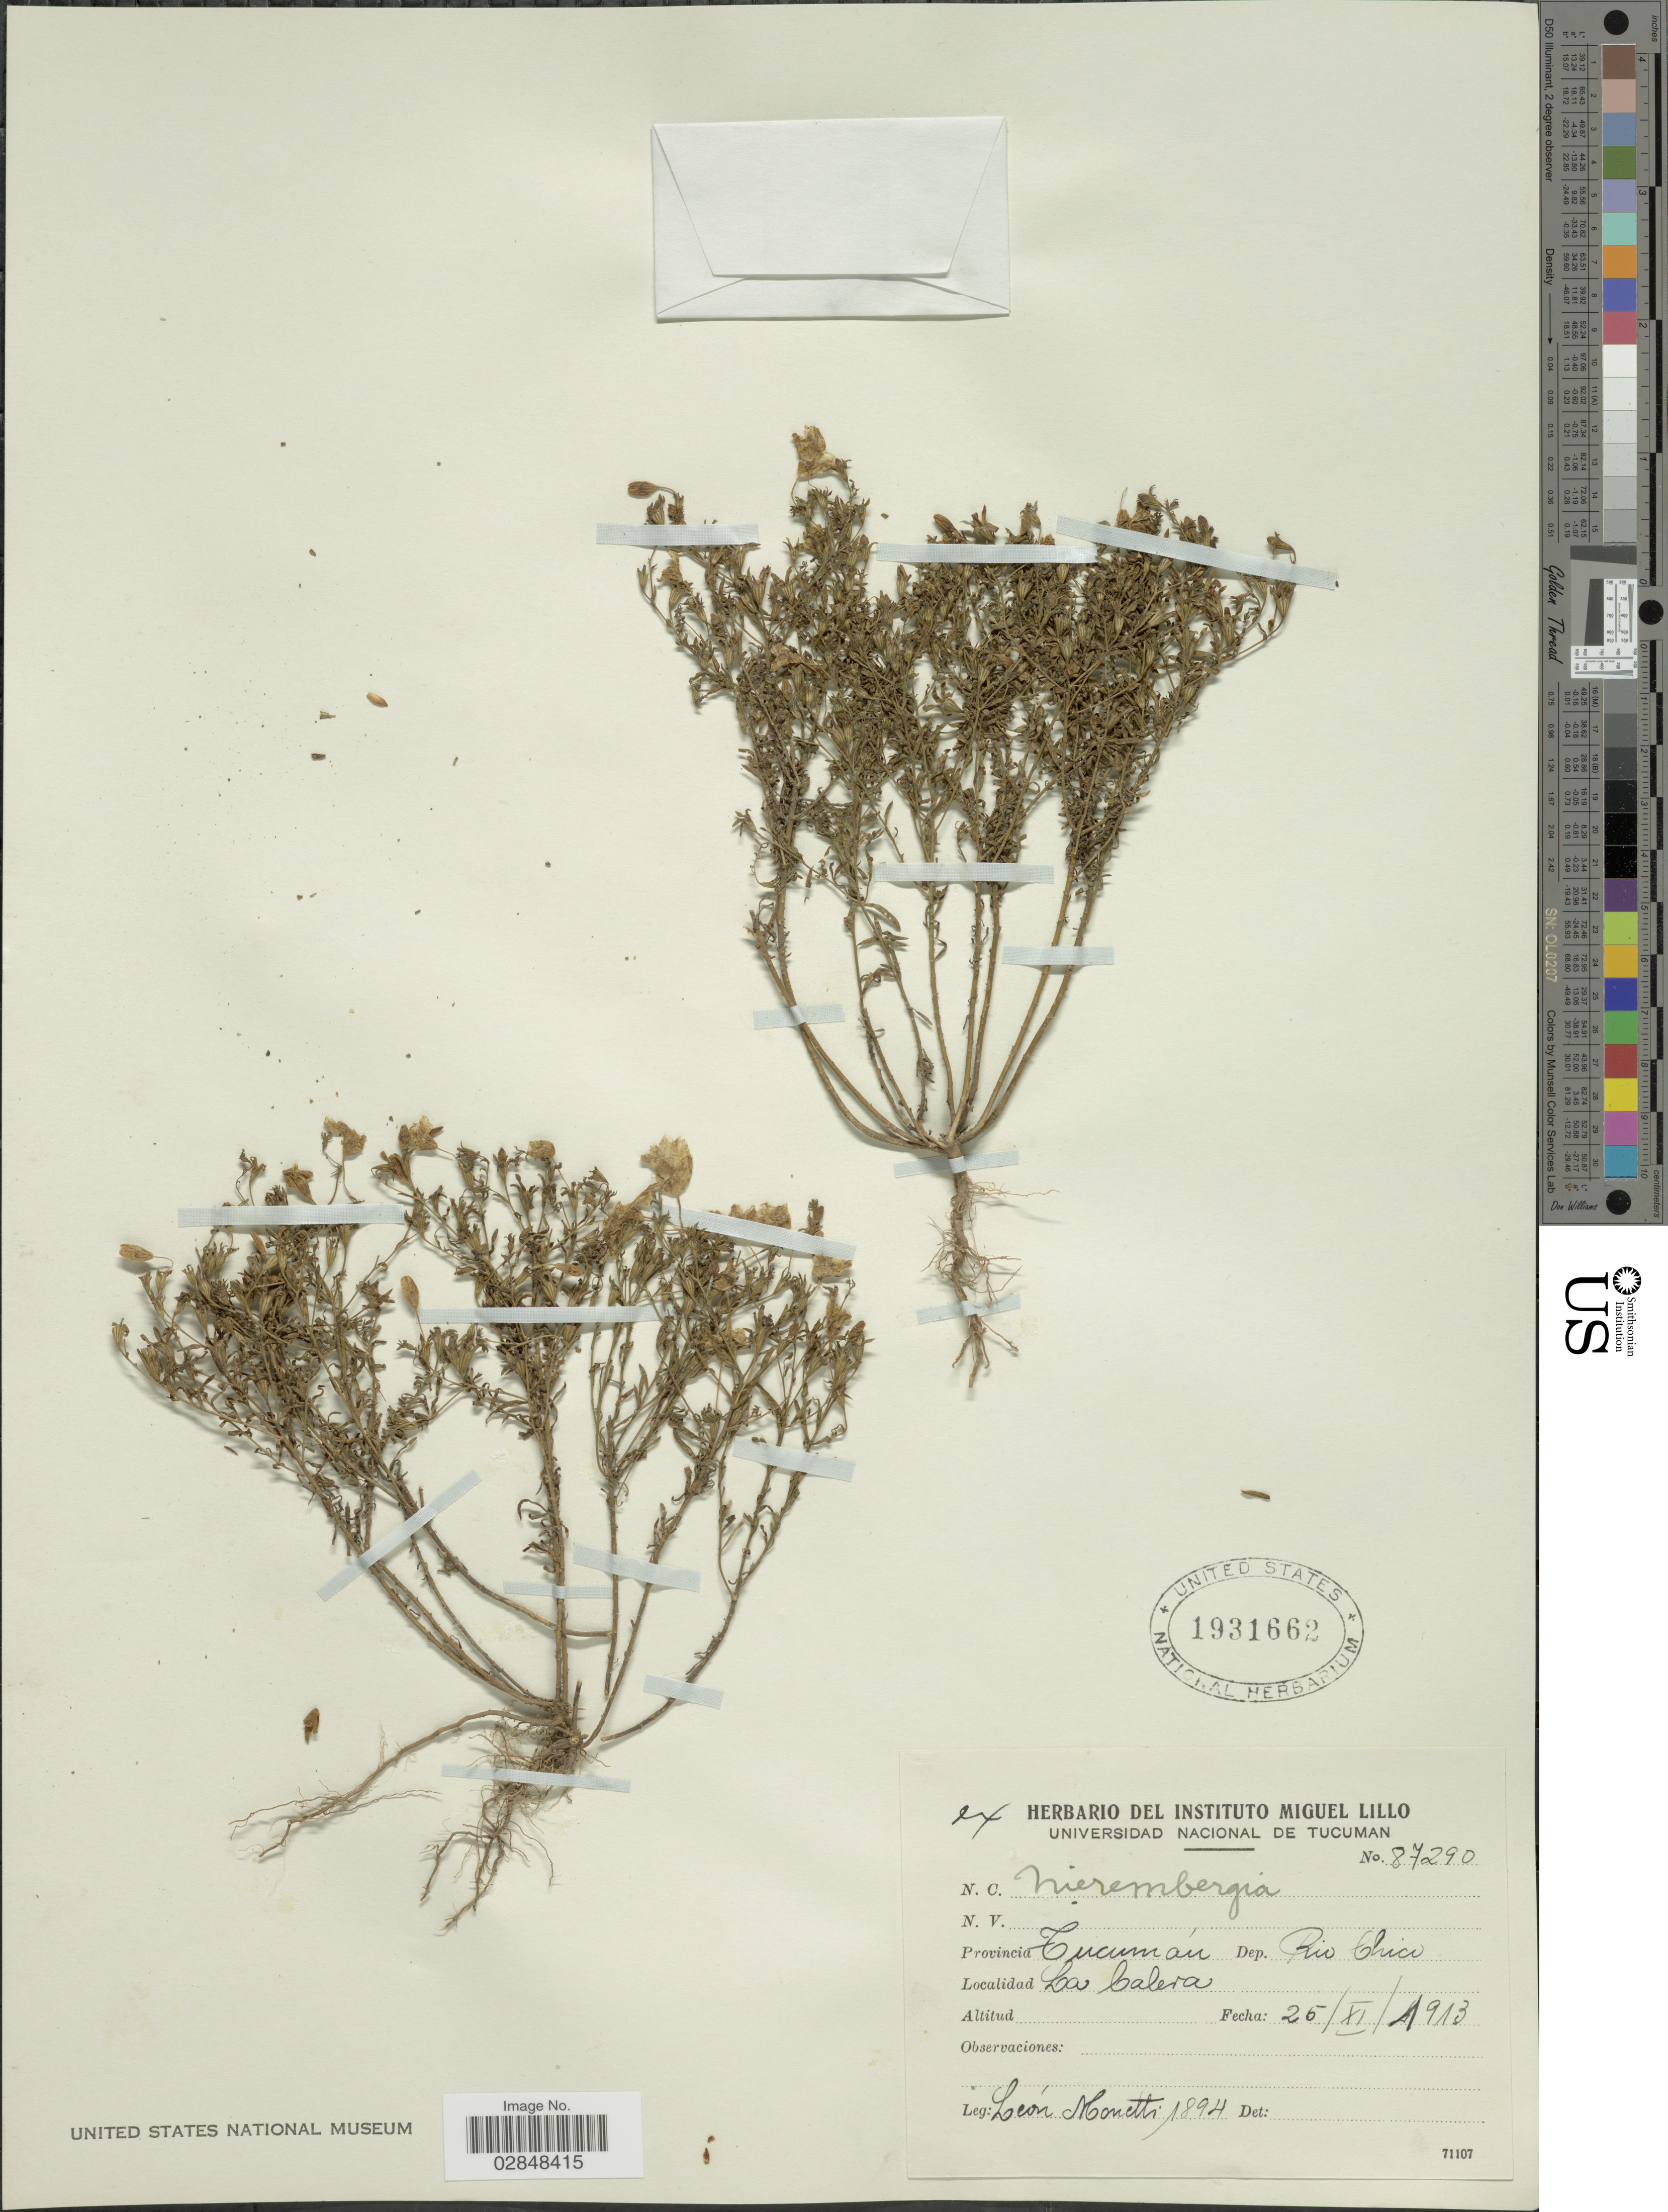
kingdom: Plantae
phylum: Tracheophyta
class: Magnoliopsida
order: Solanales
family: Solanaceae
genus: Nierembergia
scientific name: Nierembergia sp.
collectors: L. Monetti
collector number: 87290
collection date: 1913-11-25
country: Argentina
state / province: Tucuman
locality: Dep. Rio Chico. La Calera.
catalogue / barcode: US 1931662